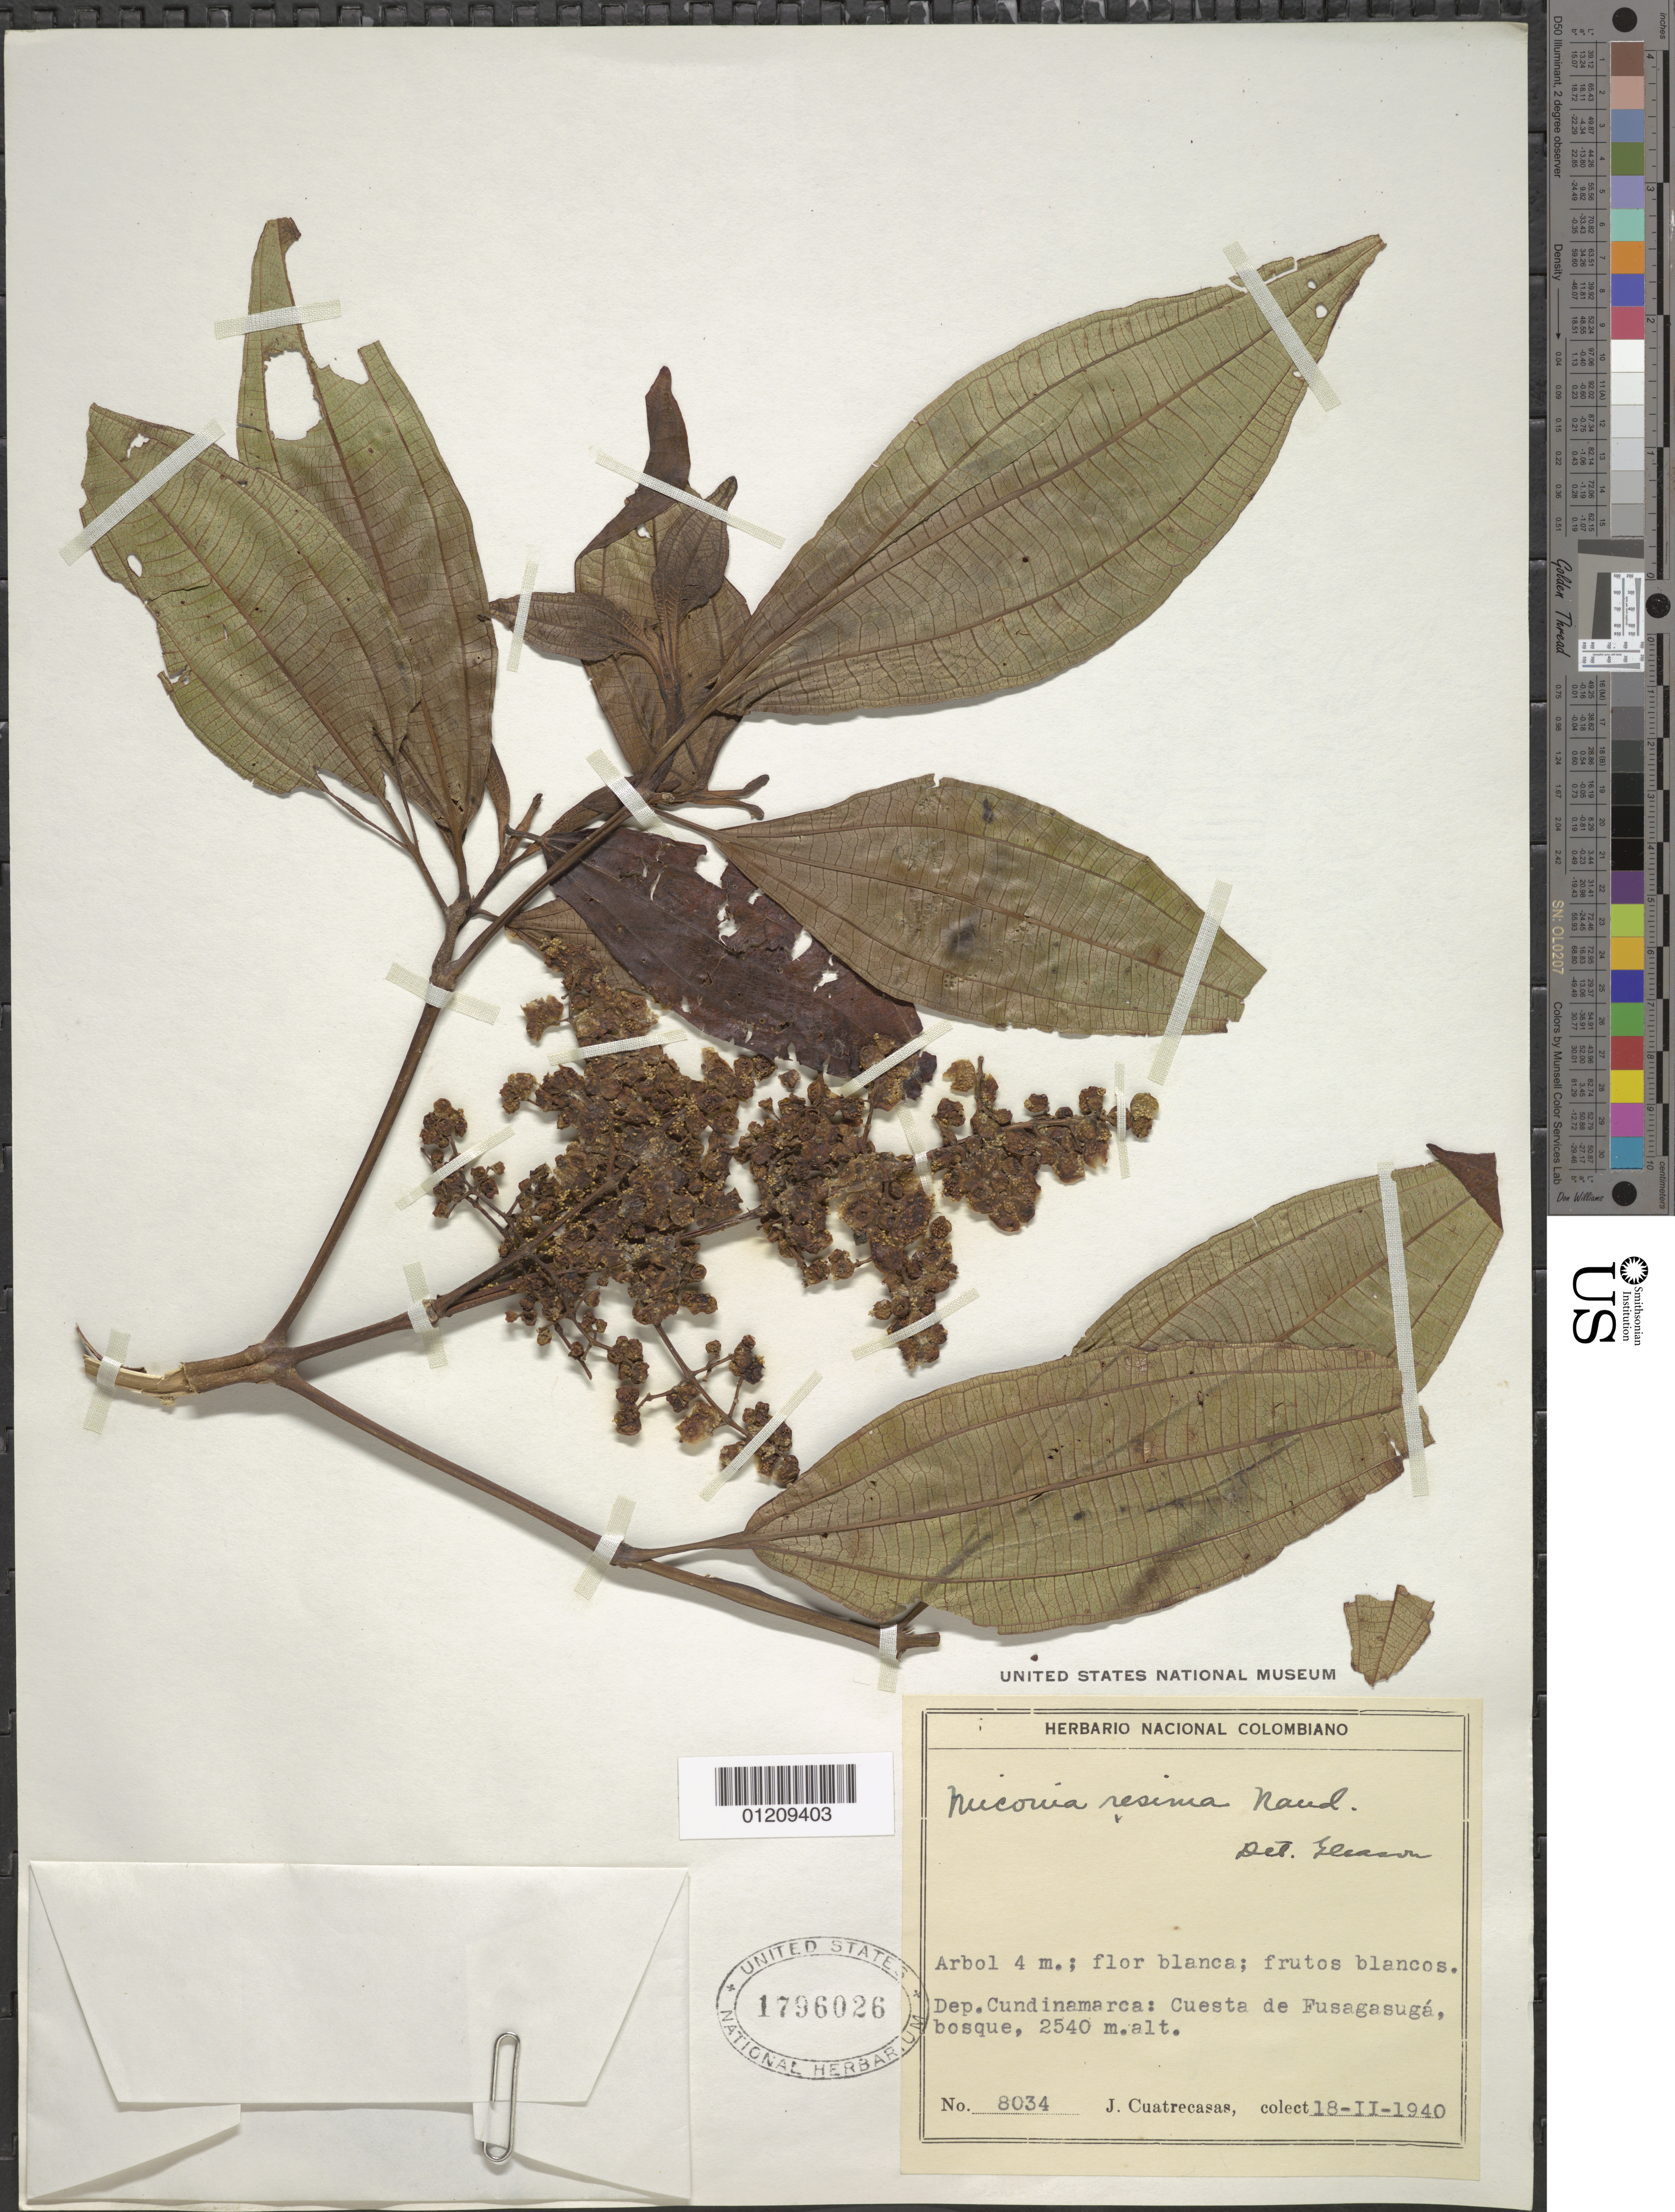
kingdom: Plantae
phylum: Tracheophyta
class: Magnoliopsida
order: Myrtales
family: Melastomataceae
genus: Miconia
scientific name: Miconia resima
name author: Naudin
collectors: J. Cuatrecasas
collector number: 8034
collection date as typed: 18 Feb 1940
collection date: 1940-02-18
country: Colombia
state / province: Cundinamarca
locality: Cuesta de Fusagasugá.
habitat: bosque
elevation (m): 2540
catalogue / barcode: US 1796026